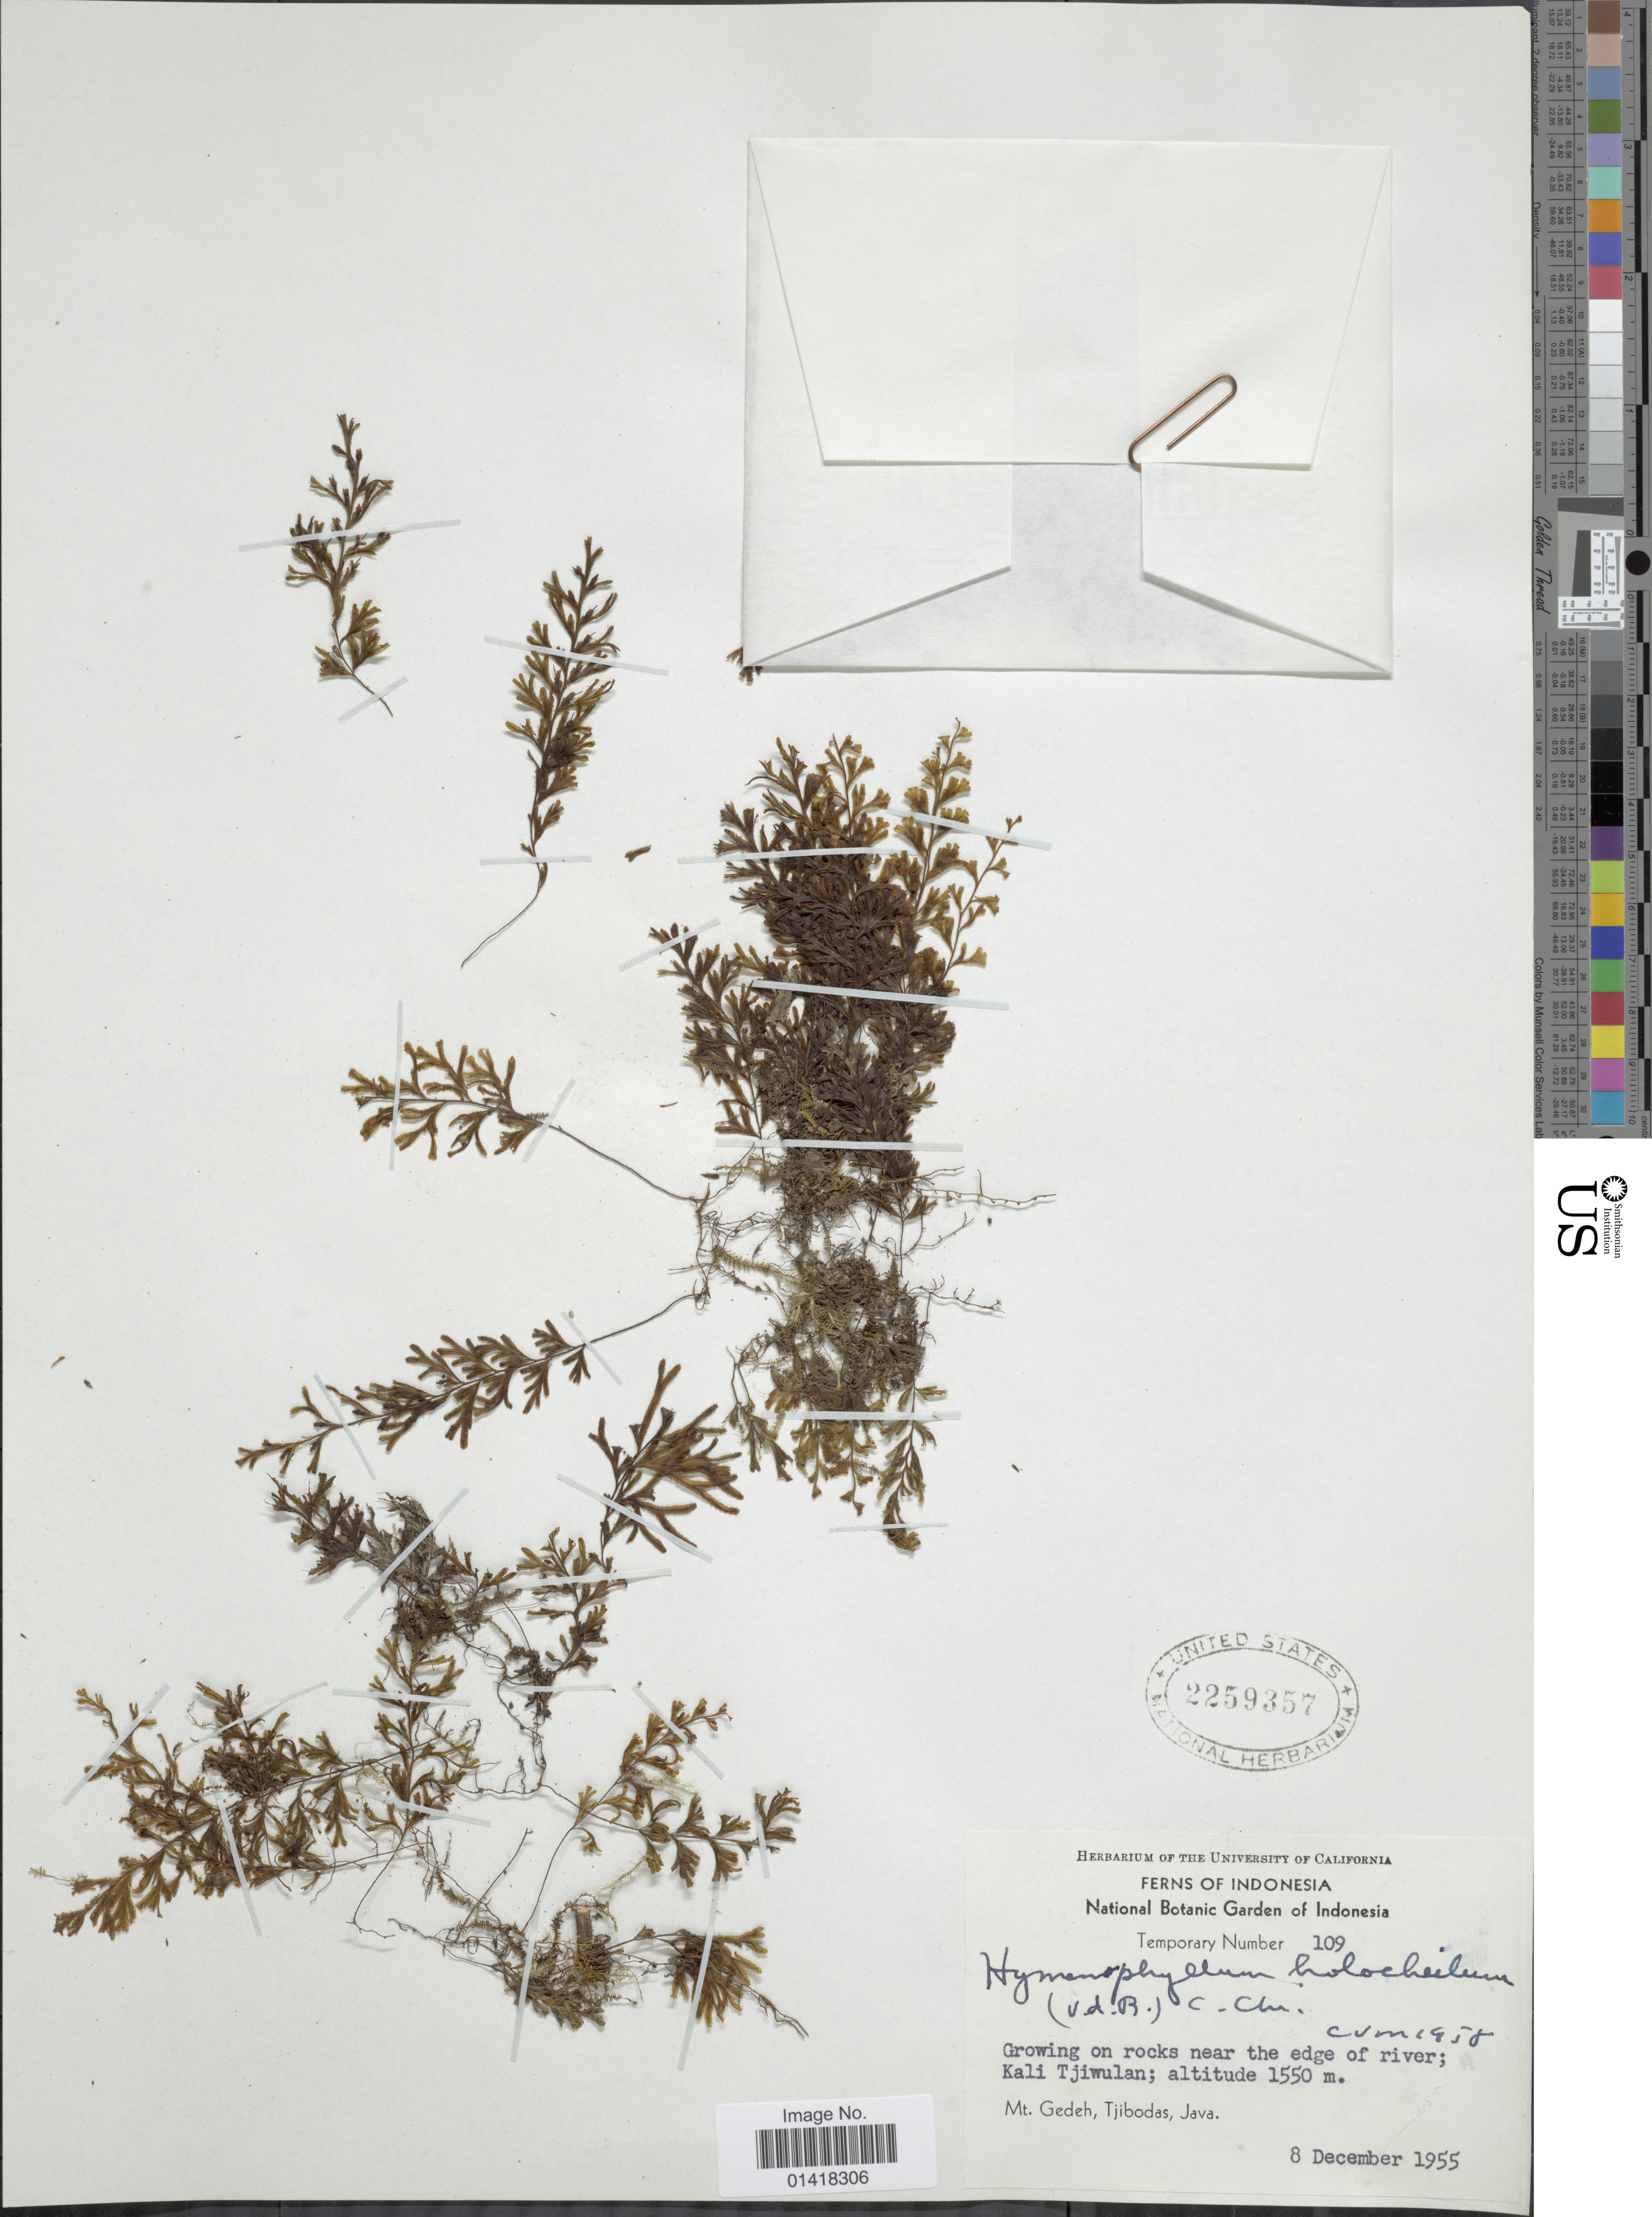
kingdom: Plantae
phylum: Tracheophyta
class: Polypodiopsida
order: Hymenophyllales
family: Hymenophyllaceae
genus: Hymenophyllum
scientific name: Hymenophyllum holochilum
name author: (Bosch) C. Chr.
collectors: ex herb. Univ. of California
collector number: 109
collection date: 1955-12-08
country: Indonesia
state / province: Java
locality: Growing on rocks near the edge of river; Kali Tjiwulan. Mt. Gedeh, Tjibodas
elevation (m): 1550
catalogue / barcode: US 2259357